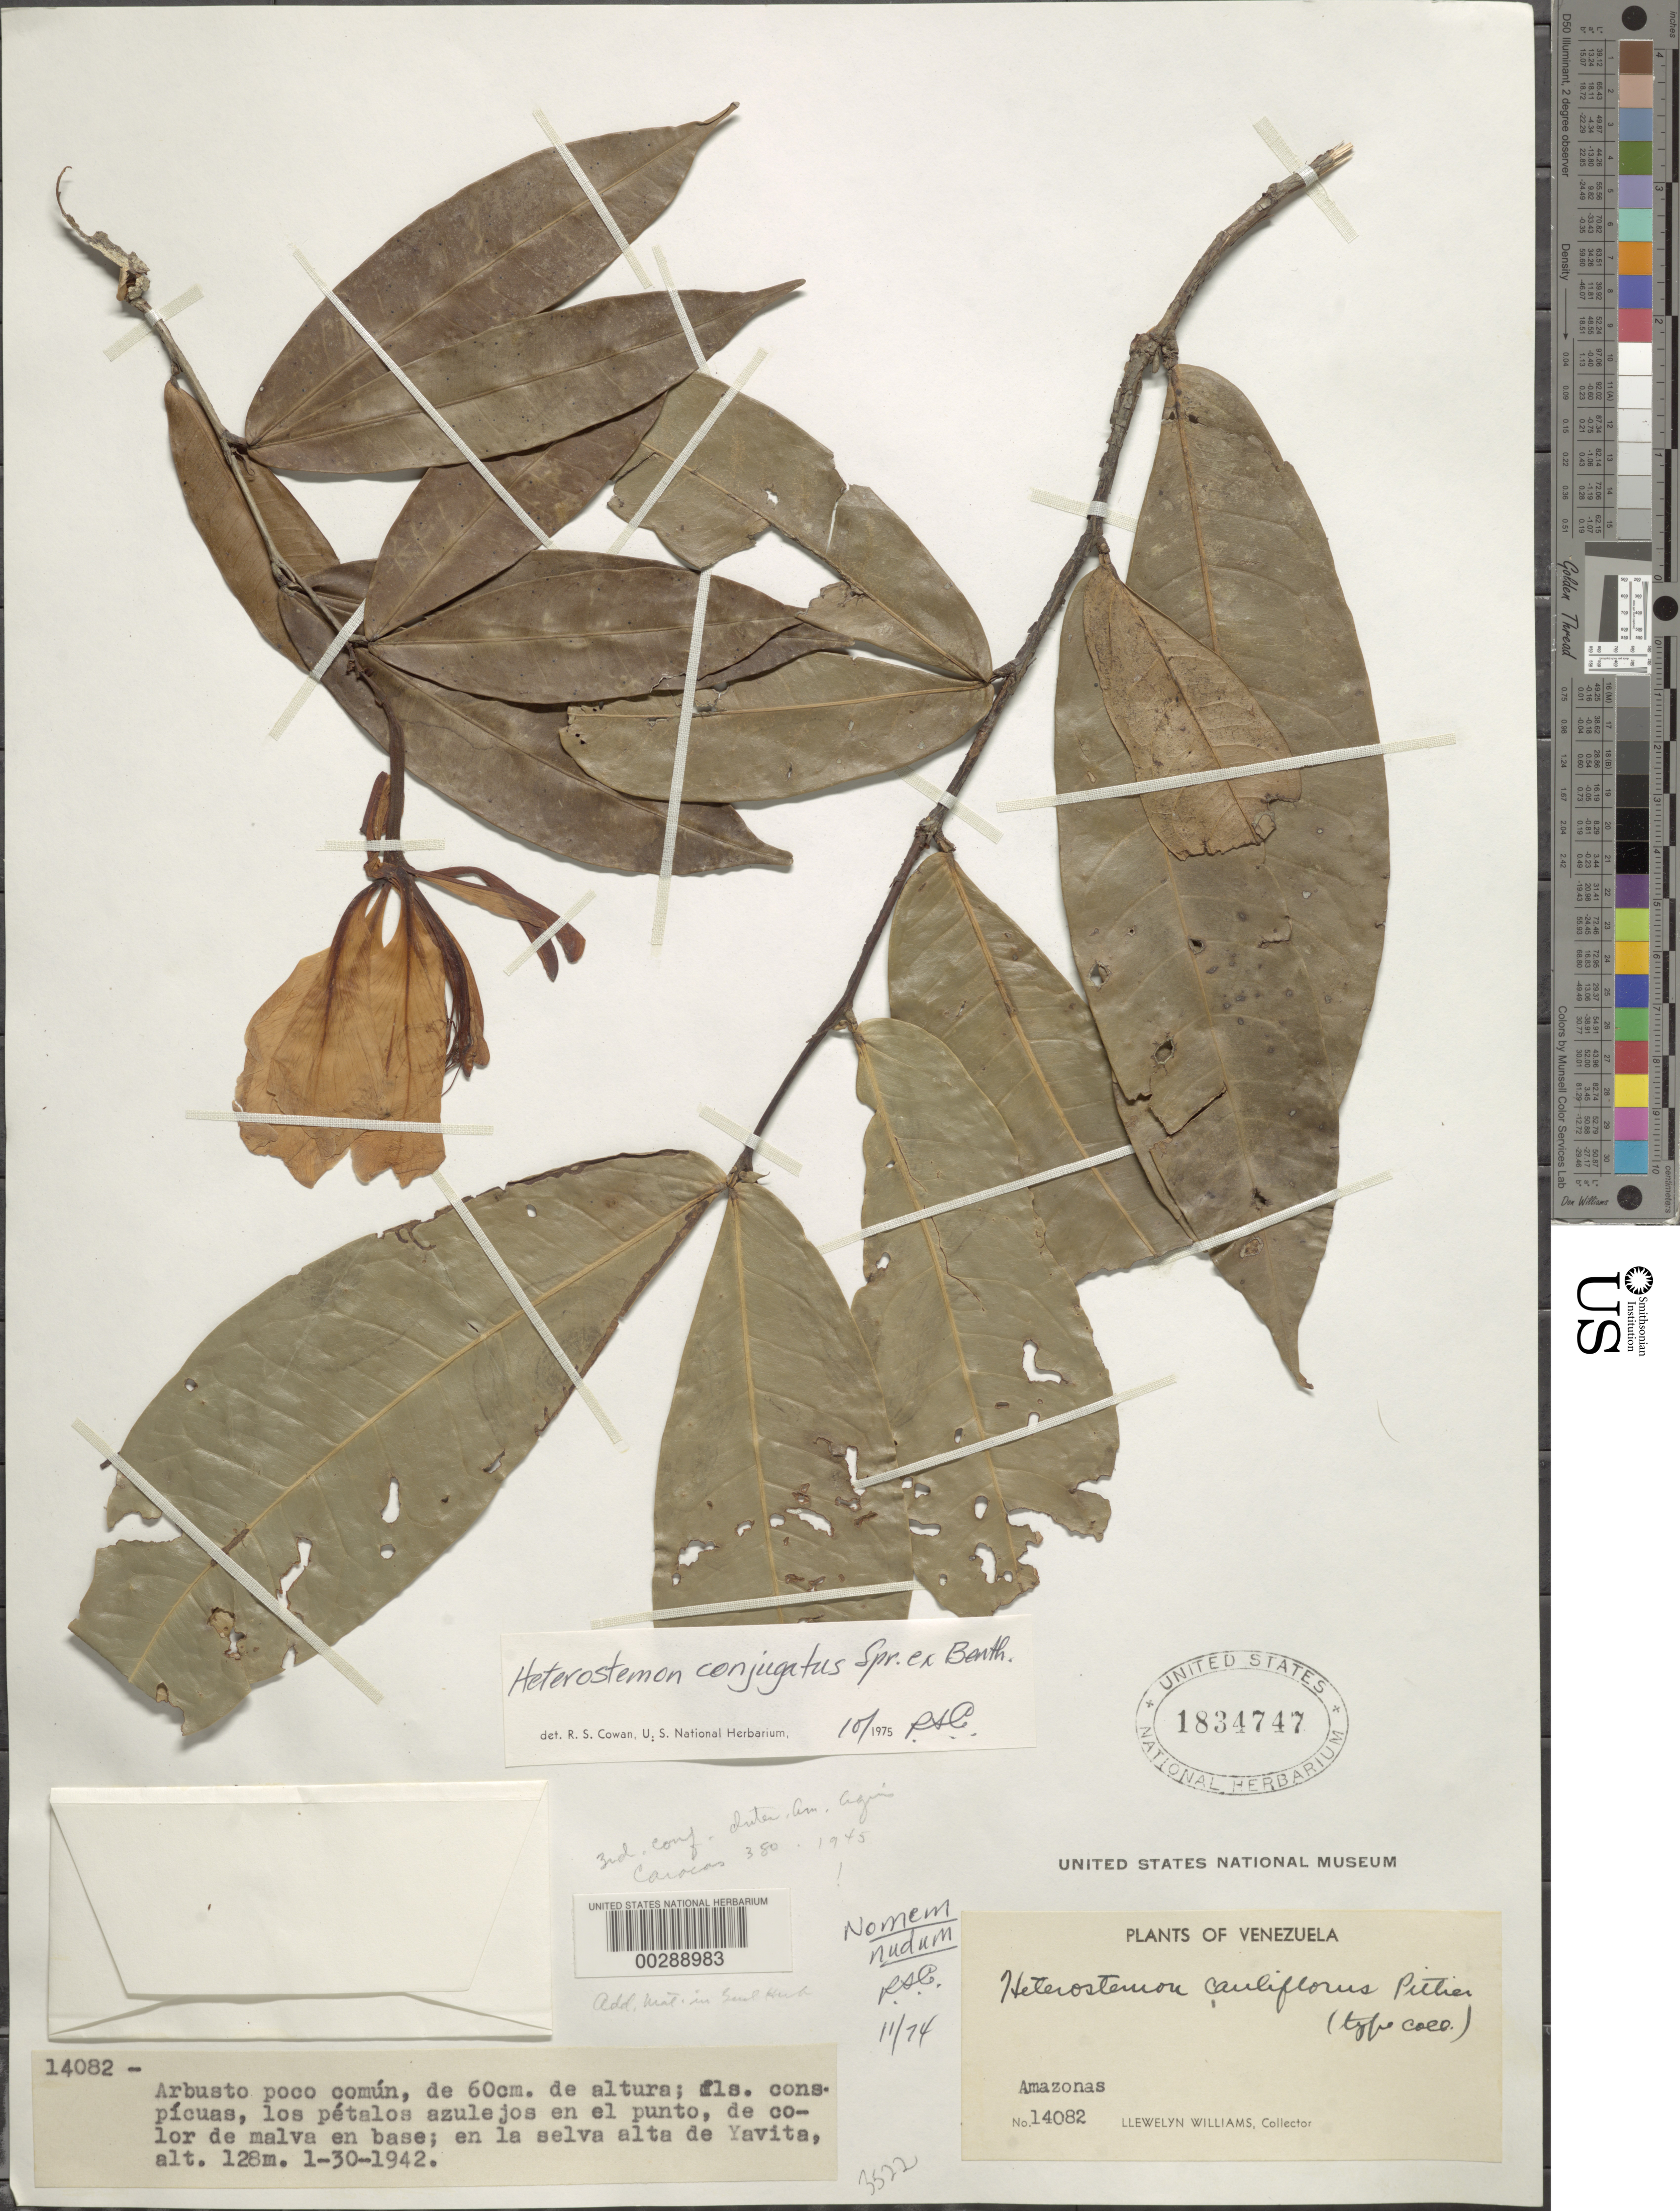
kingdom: Plantae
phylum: Tracheophyta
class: Magnoliopsida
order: Fabales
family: Fabaceae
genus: Heterostemon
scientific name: Heterostemon conjugatus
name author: Spruce ex Benth.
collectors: Ll. Williams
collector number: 14082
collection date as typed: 30 Jan 1942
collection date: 1942-01-30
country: Venezuela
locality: Yavita, alta Orinoco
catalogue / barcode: US 1834747